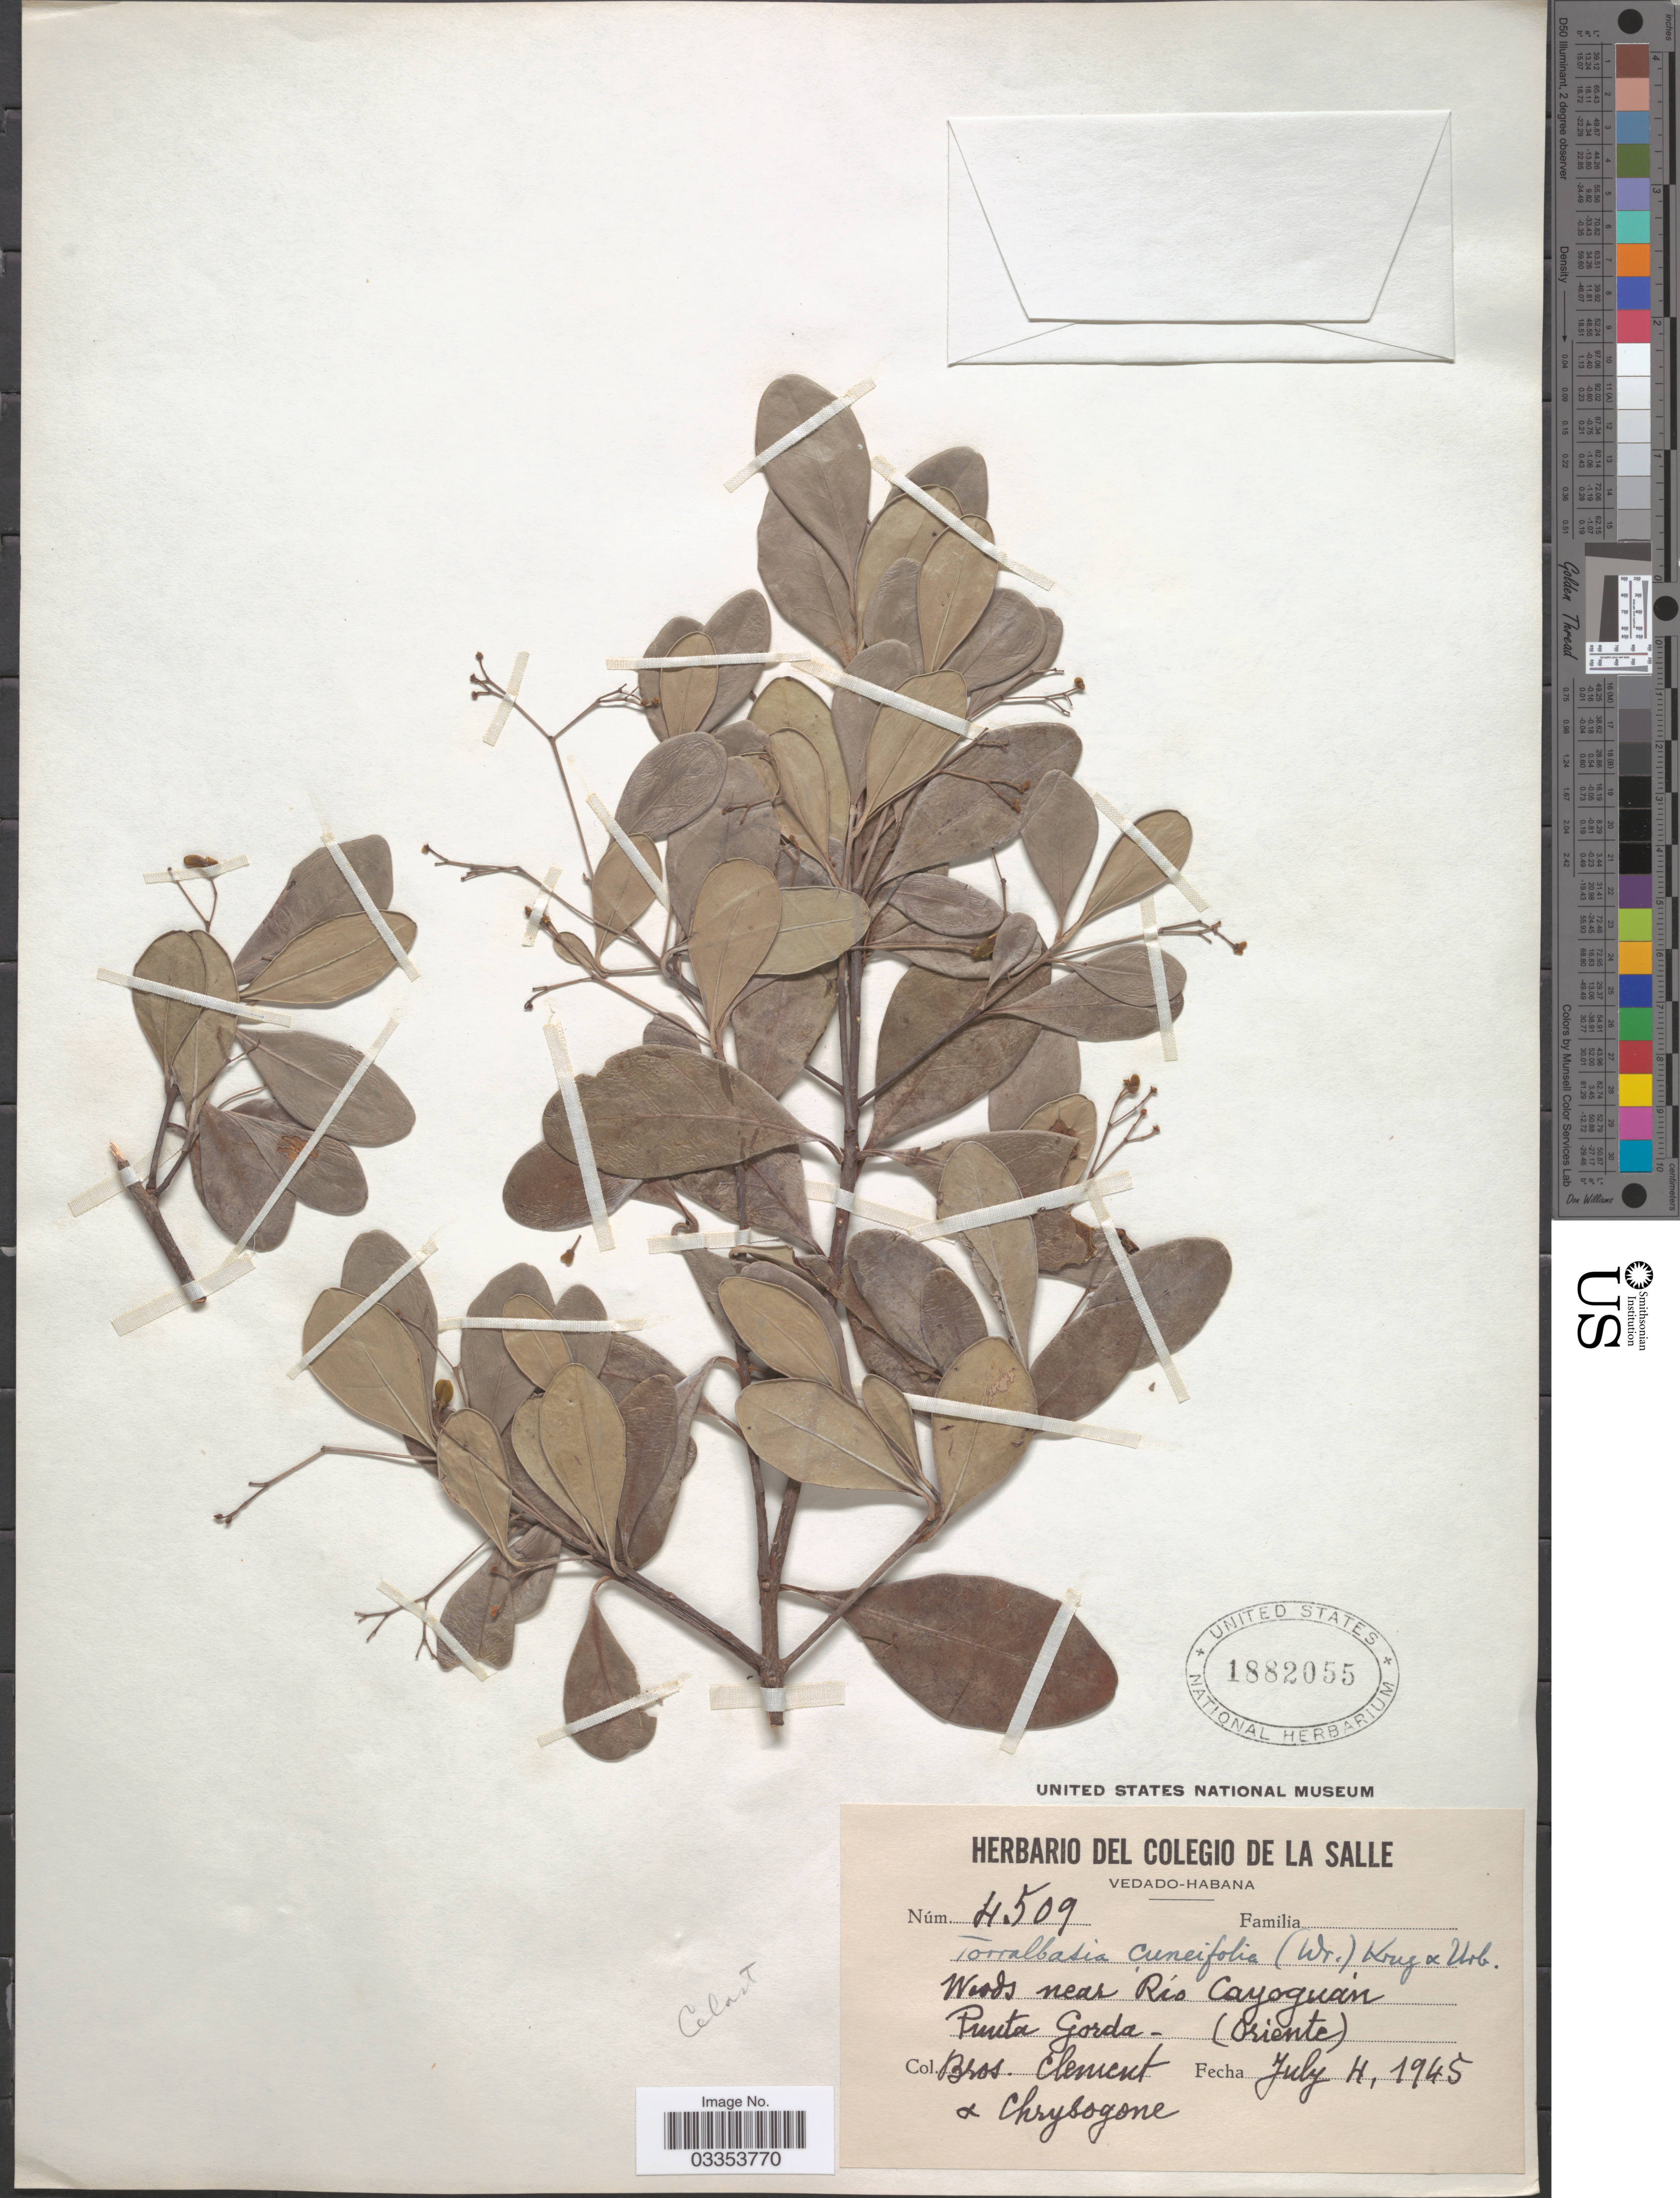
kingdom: Plantae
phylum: Tracheophyta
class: Magnoliopsida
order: Celastrales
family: Celastraceae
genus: Torralbasia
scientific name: Torralbasia cuneifolia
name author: (C. Wright ex Griseb.) Krug & Urb.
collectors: B. Clement & Bro. Chrysogone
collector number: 4509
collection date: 1945-07-04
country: Cuba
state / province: Oriente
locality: Woods near Río Cayoguán. Punta Gorda.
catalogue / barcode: US 1882055